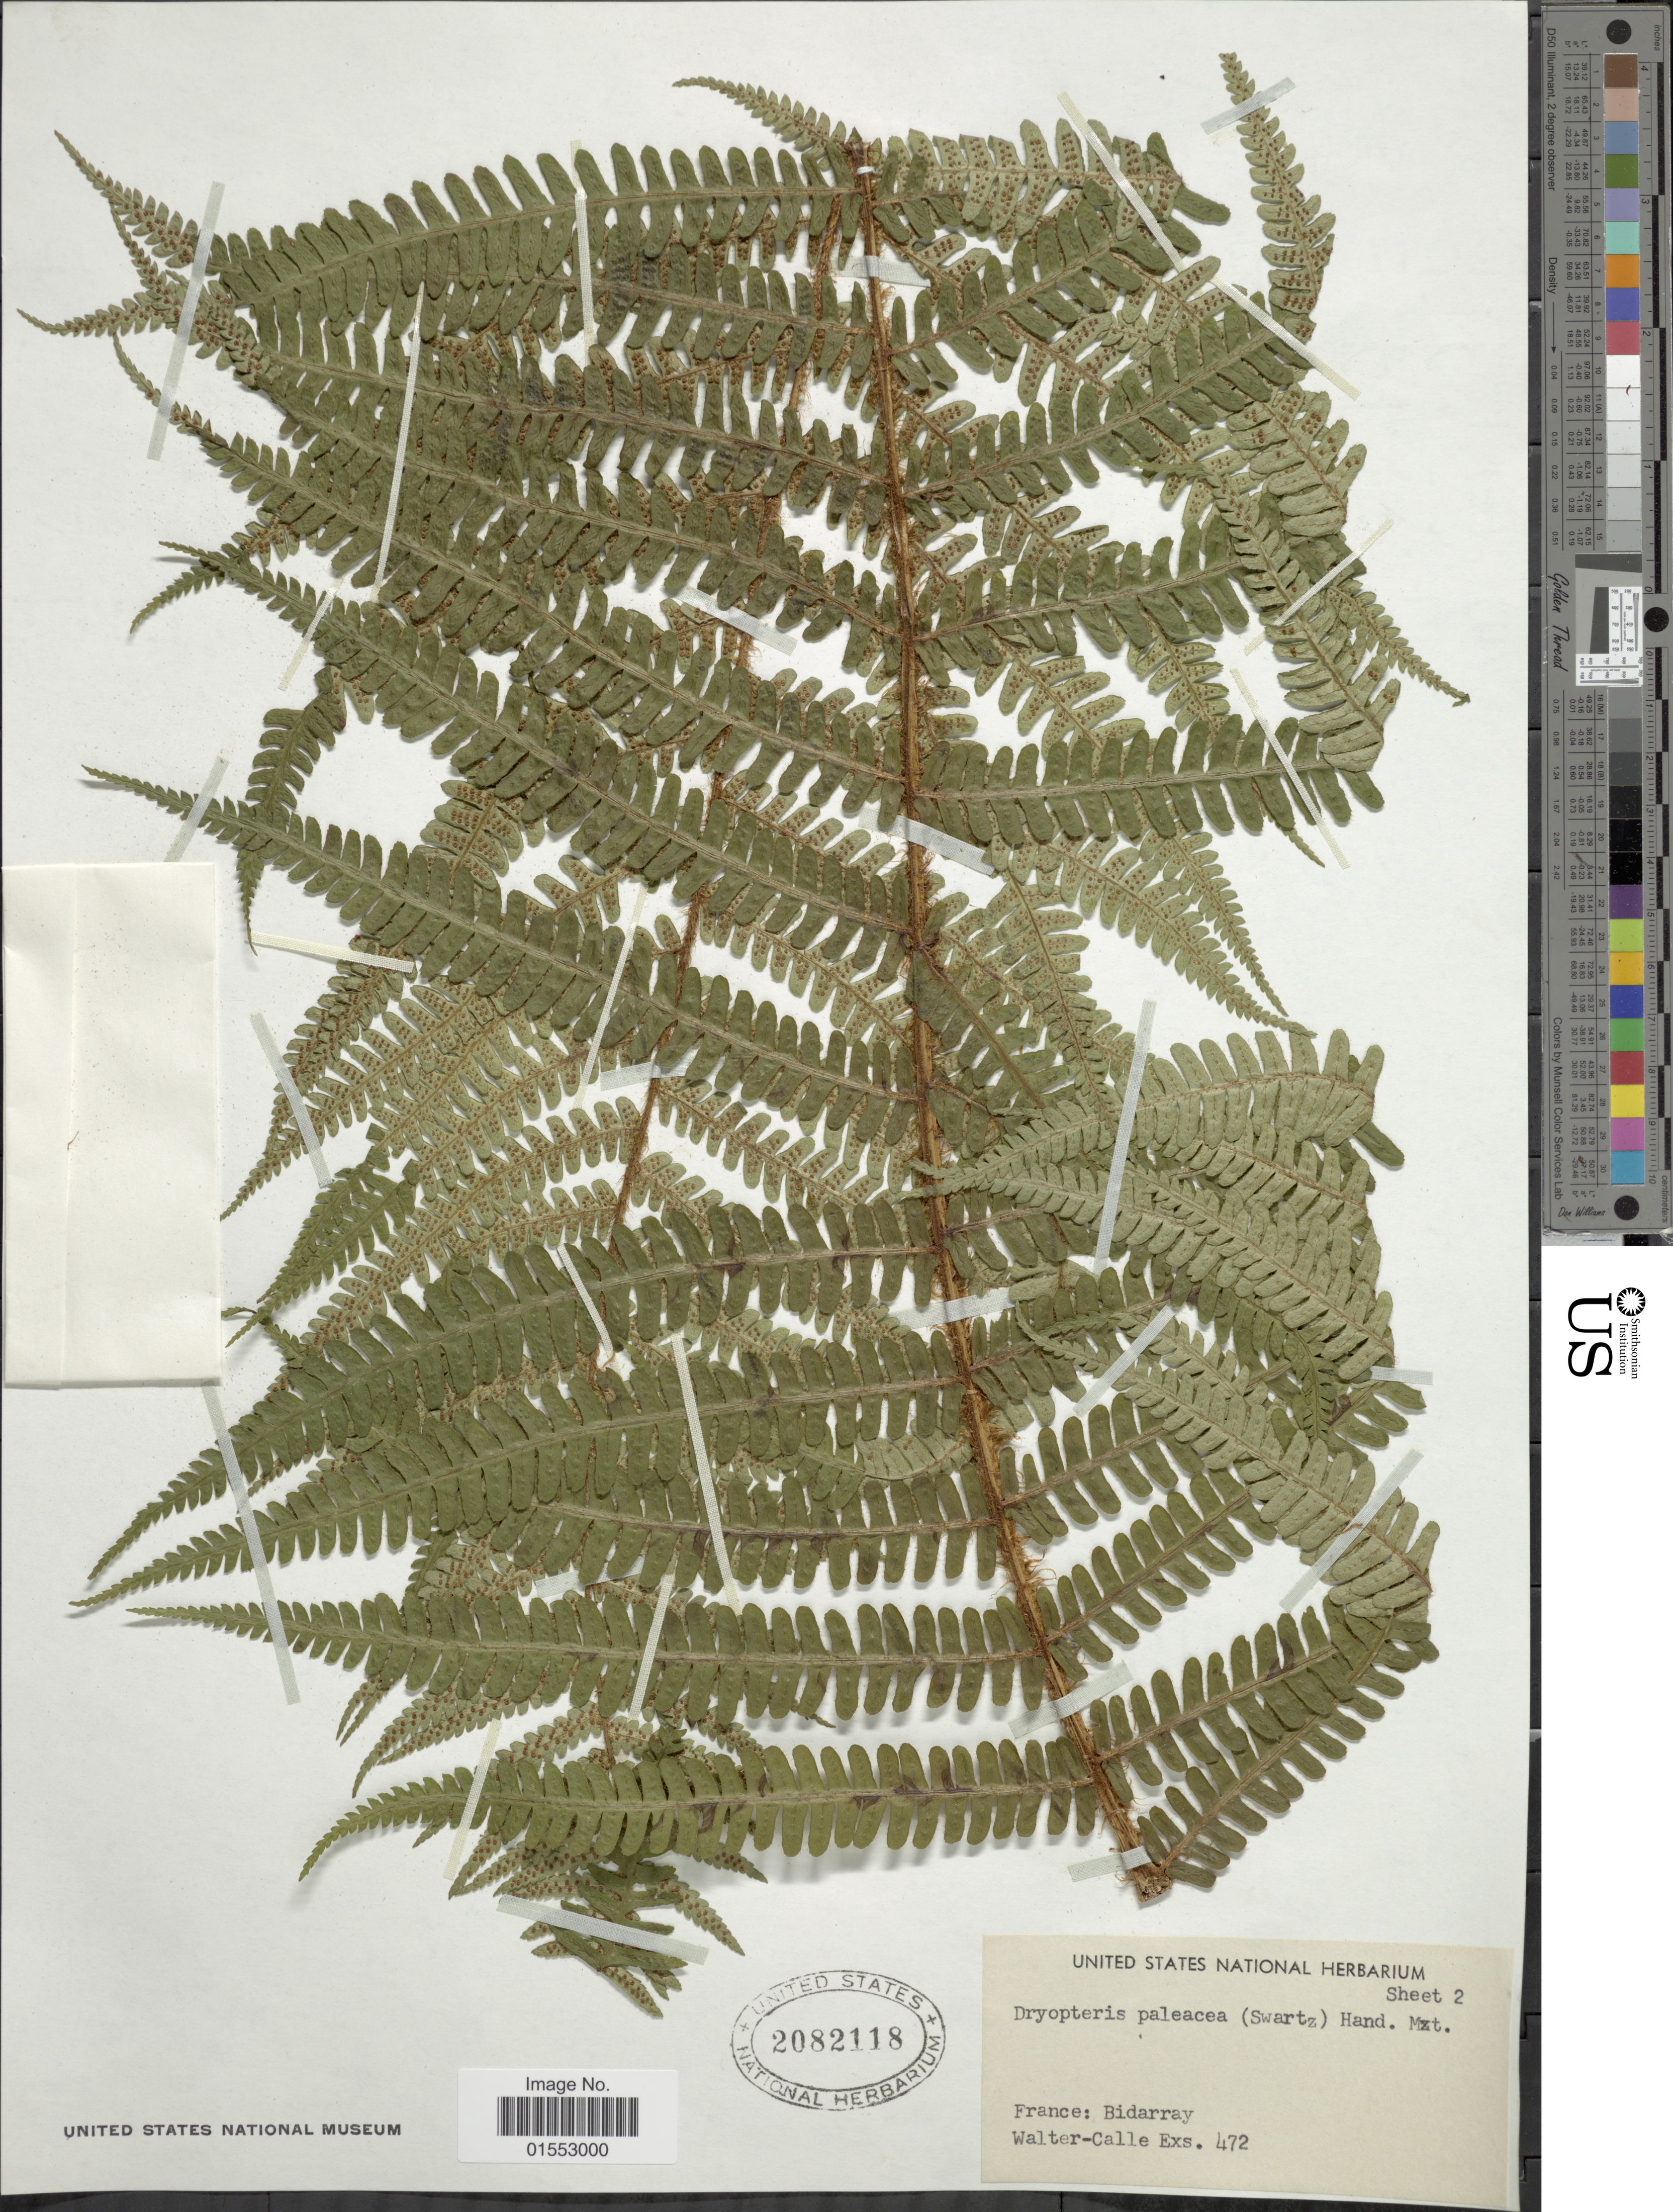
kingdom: Plantae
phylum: Tracheophyta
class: Polypodiopsida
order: Polypodiales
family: Dryopteridaceae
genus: Dryopteris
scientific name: Dryopteris affinis subsp. affinis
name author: (Lowe) Fraser-Jenk.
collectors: Walter-Calle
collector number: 472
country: France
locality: France: Bidarray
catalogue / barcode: US 2082118